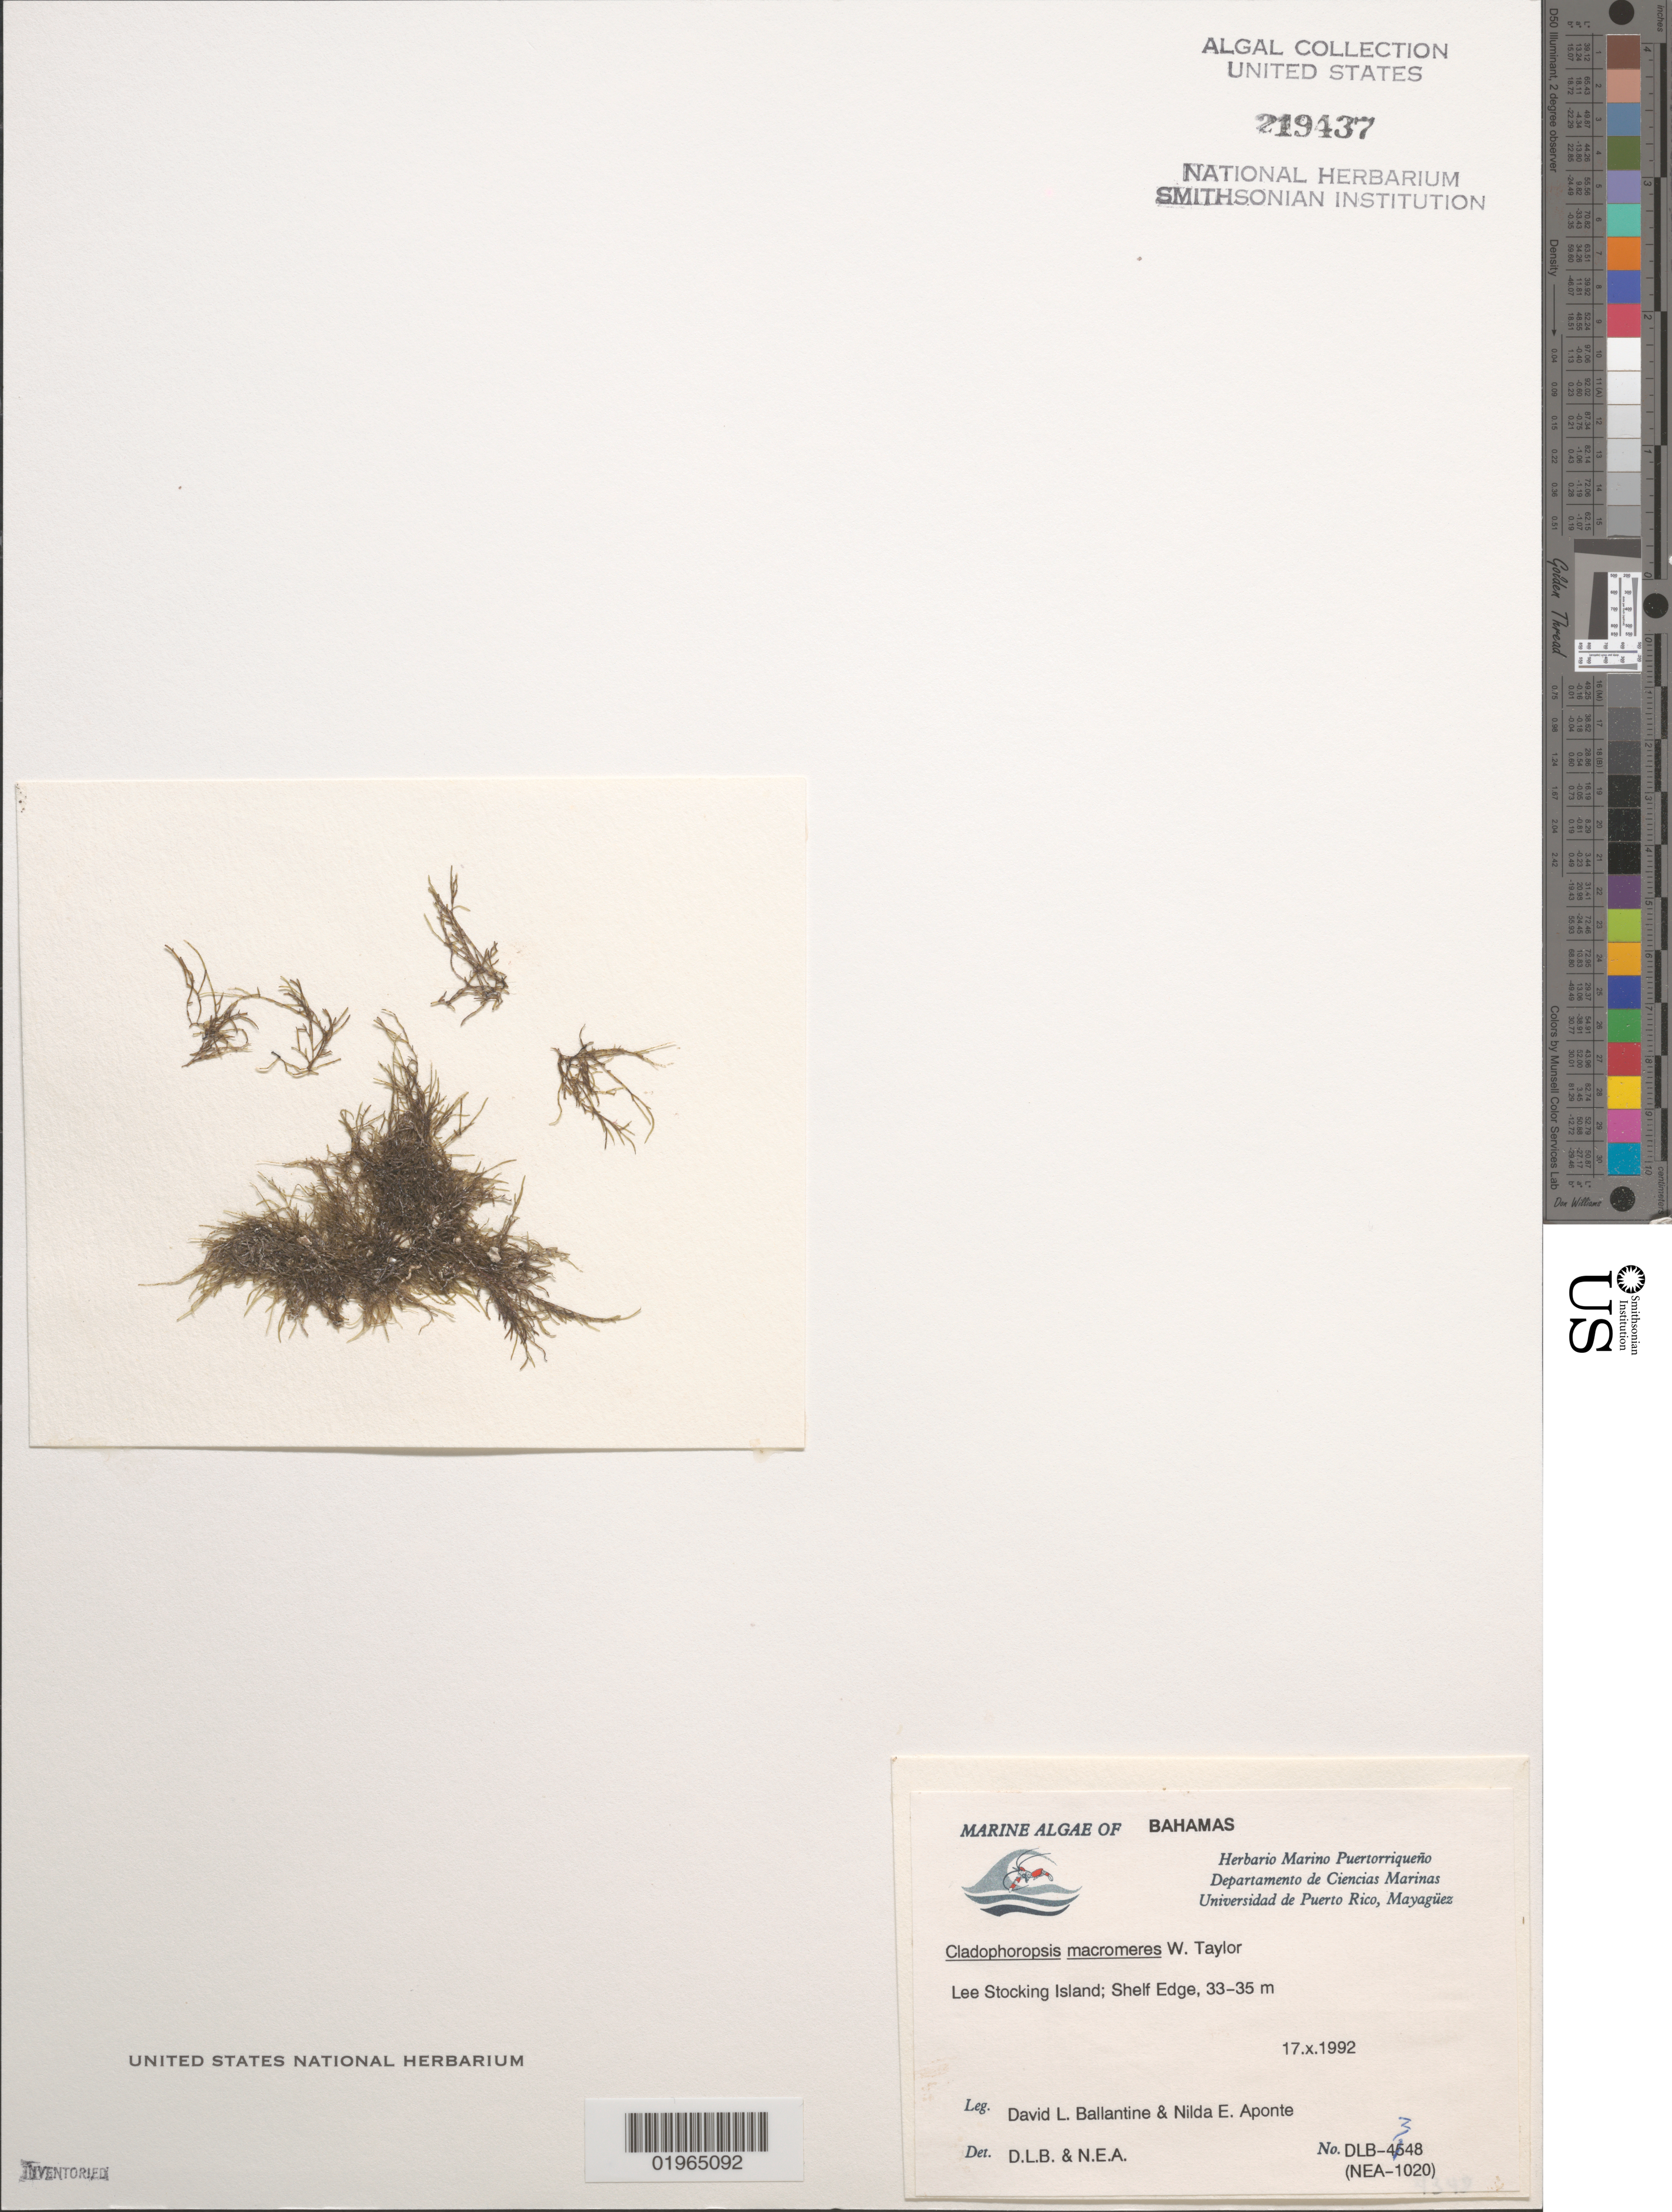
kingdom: Plantae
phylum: Chlorophyta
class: Ulvophyceae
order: Siphonocladales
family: Boodleaceae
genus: Cladophoropsis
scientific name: Cladophoropsis macromeres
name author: W.R. Taylor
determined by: Ballantine, D. L.; Aponte, N. E.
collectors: D.L. Ballantine & N. E. Aponte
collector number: DLB-4348, NEA-1020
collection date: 1992-10-17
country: Bahamas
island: Lee Stocking Island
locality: Shelf Edge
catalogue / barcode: US 219437